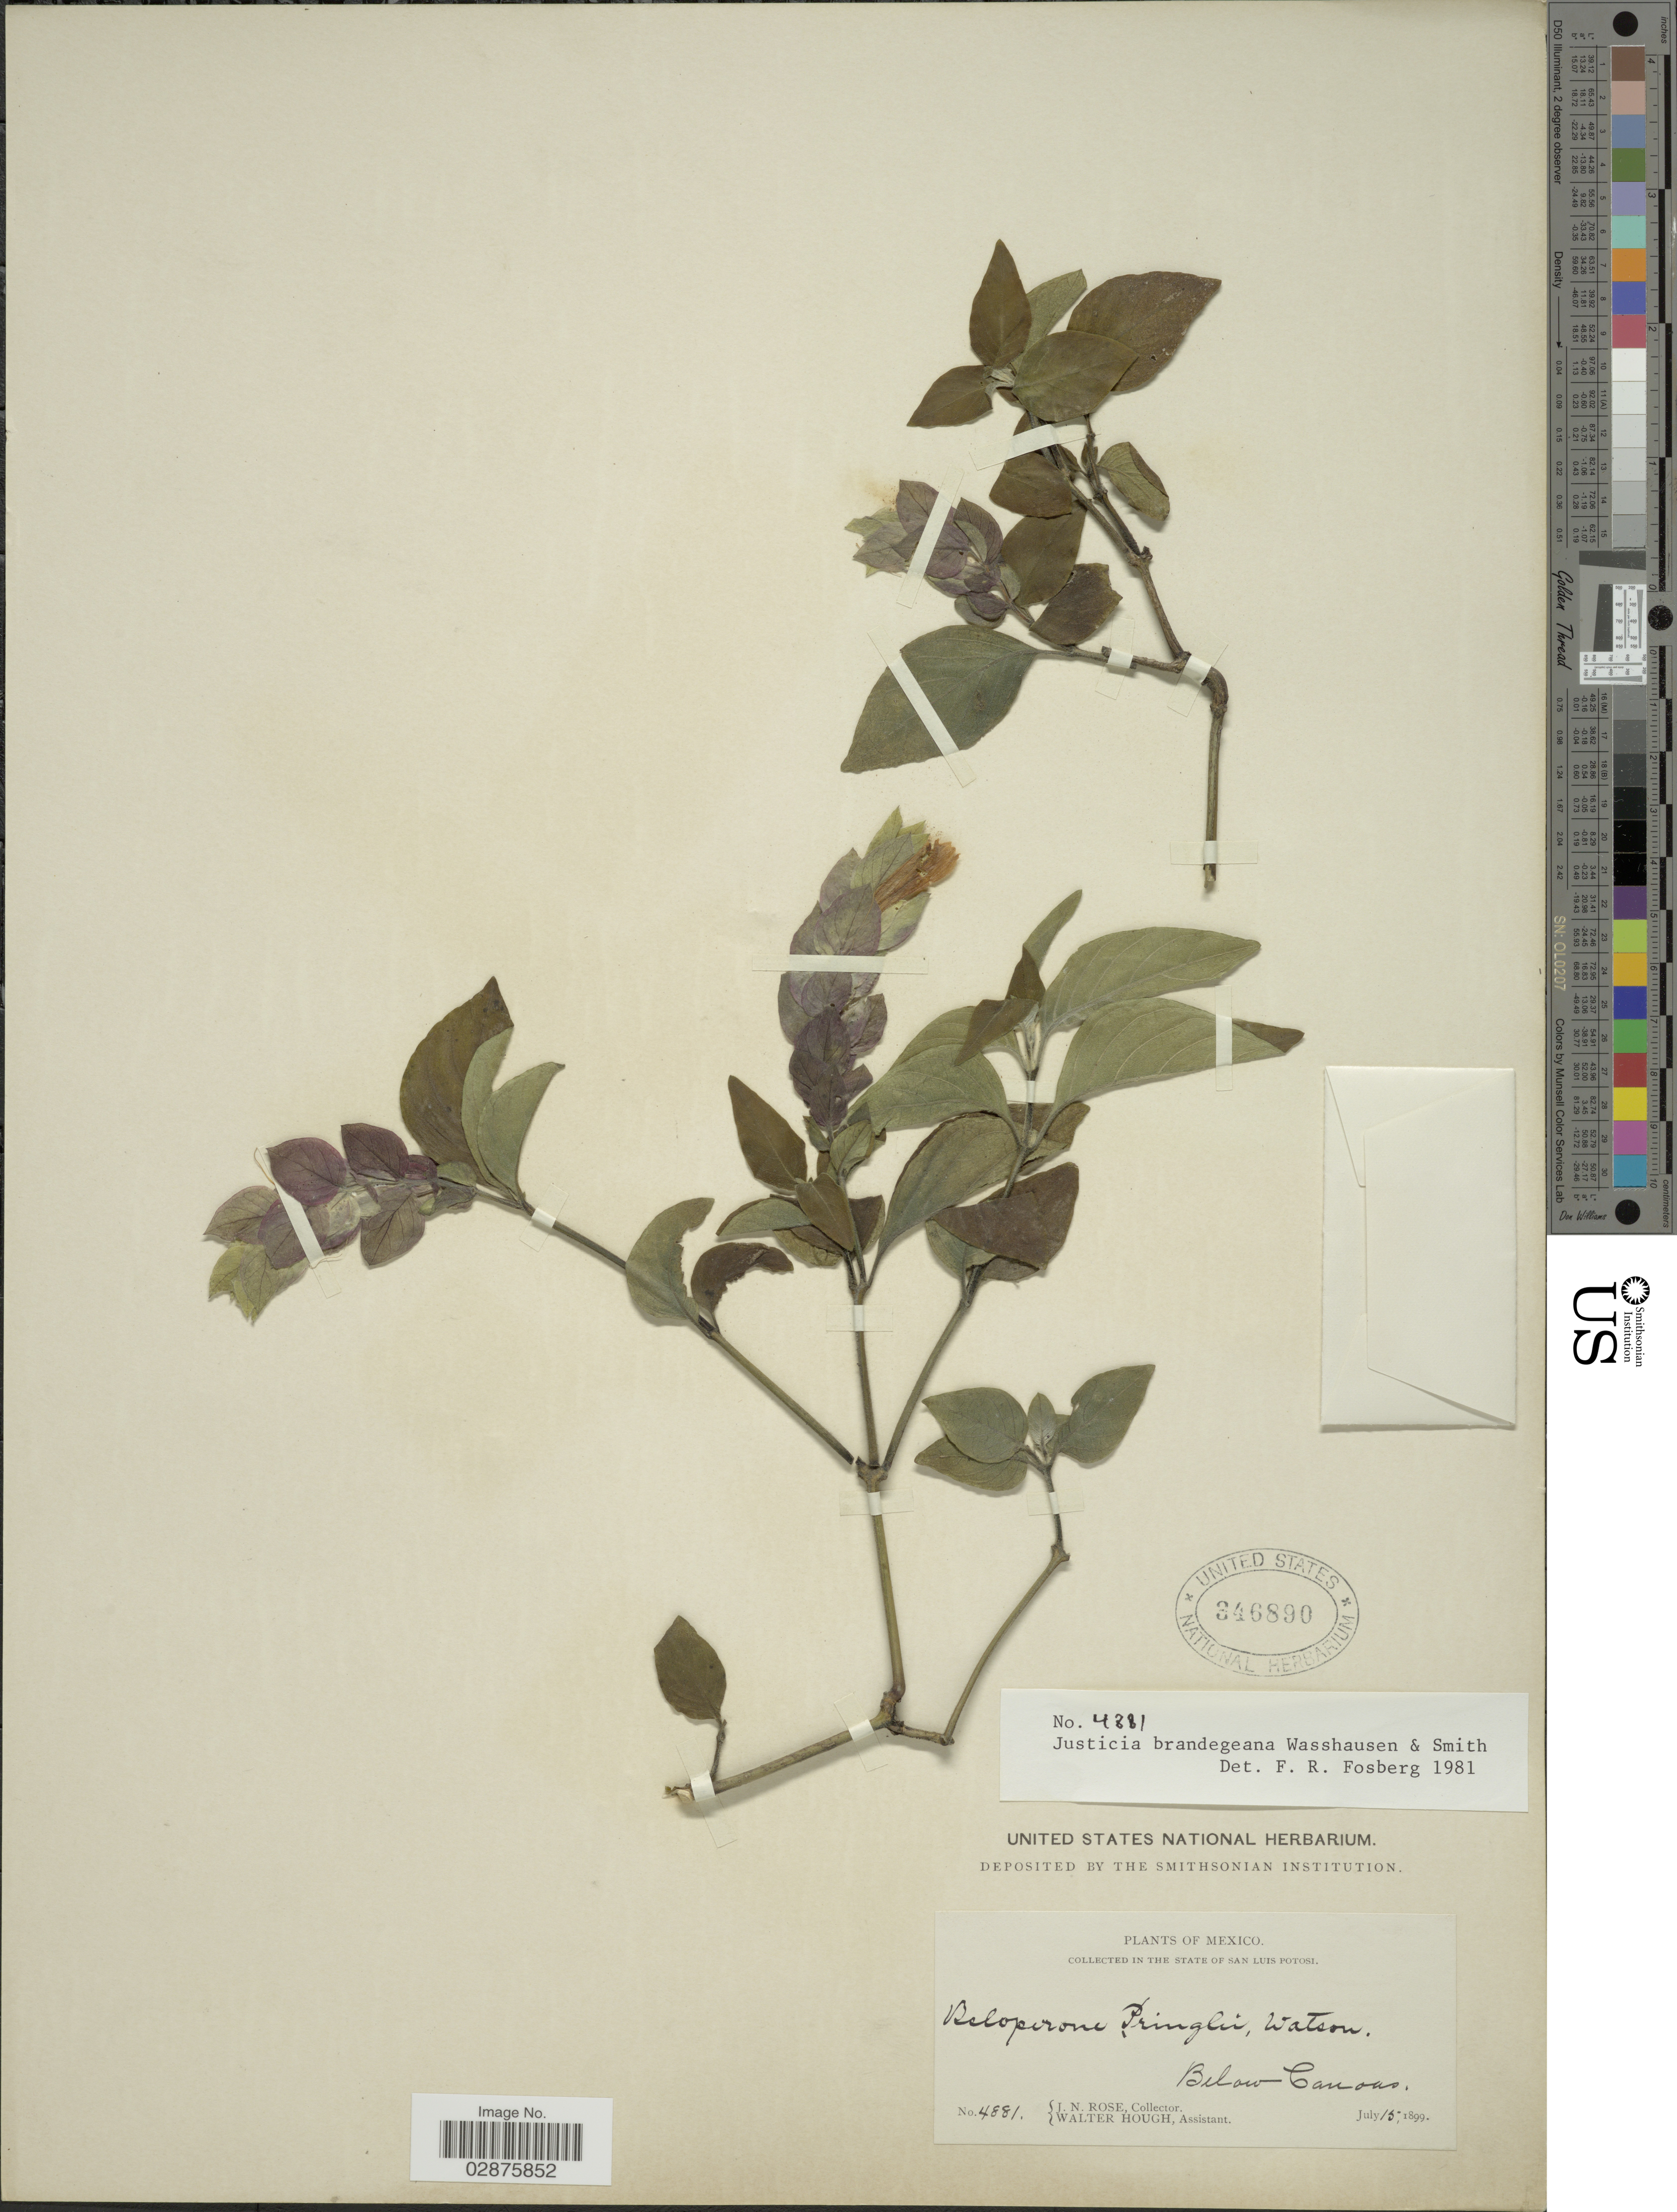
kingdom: Plantae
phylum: Tracheophyta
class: Magnoliopsida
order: Lamiales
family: Acanthaceae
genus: Justicia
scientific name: Justicia brandegeana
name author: Wassh. & L.B. Sm.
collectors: J. N. Rose & W. Hough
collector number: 4881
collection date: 1899-07-15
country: Mexico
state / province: San Luis Potosí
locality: Below Canons.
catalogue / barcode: US 346890